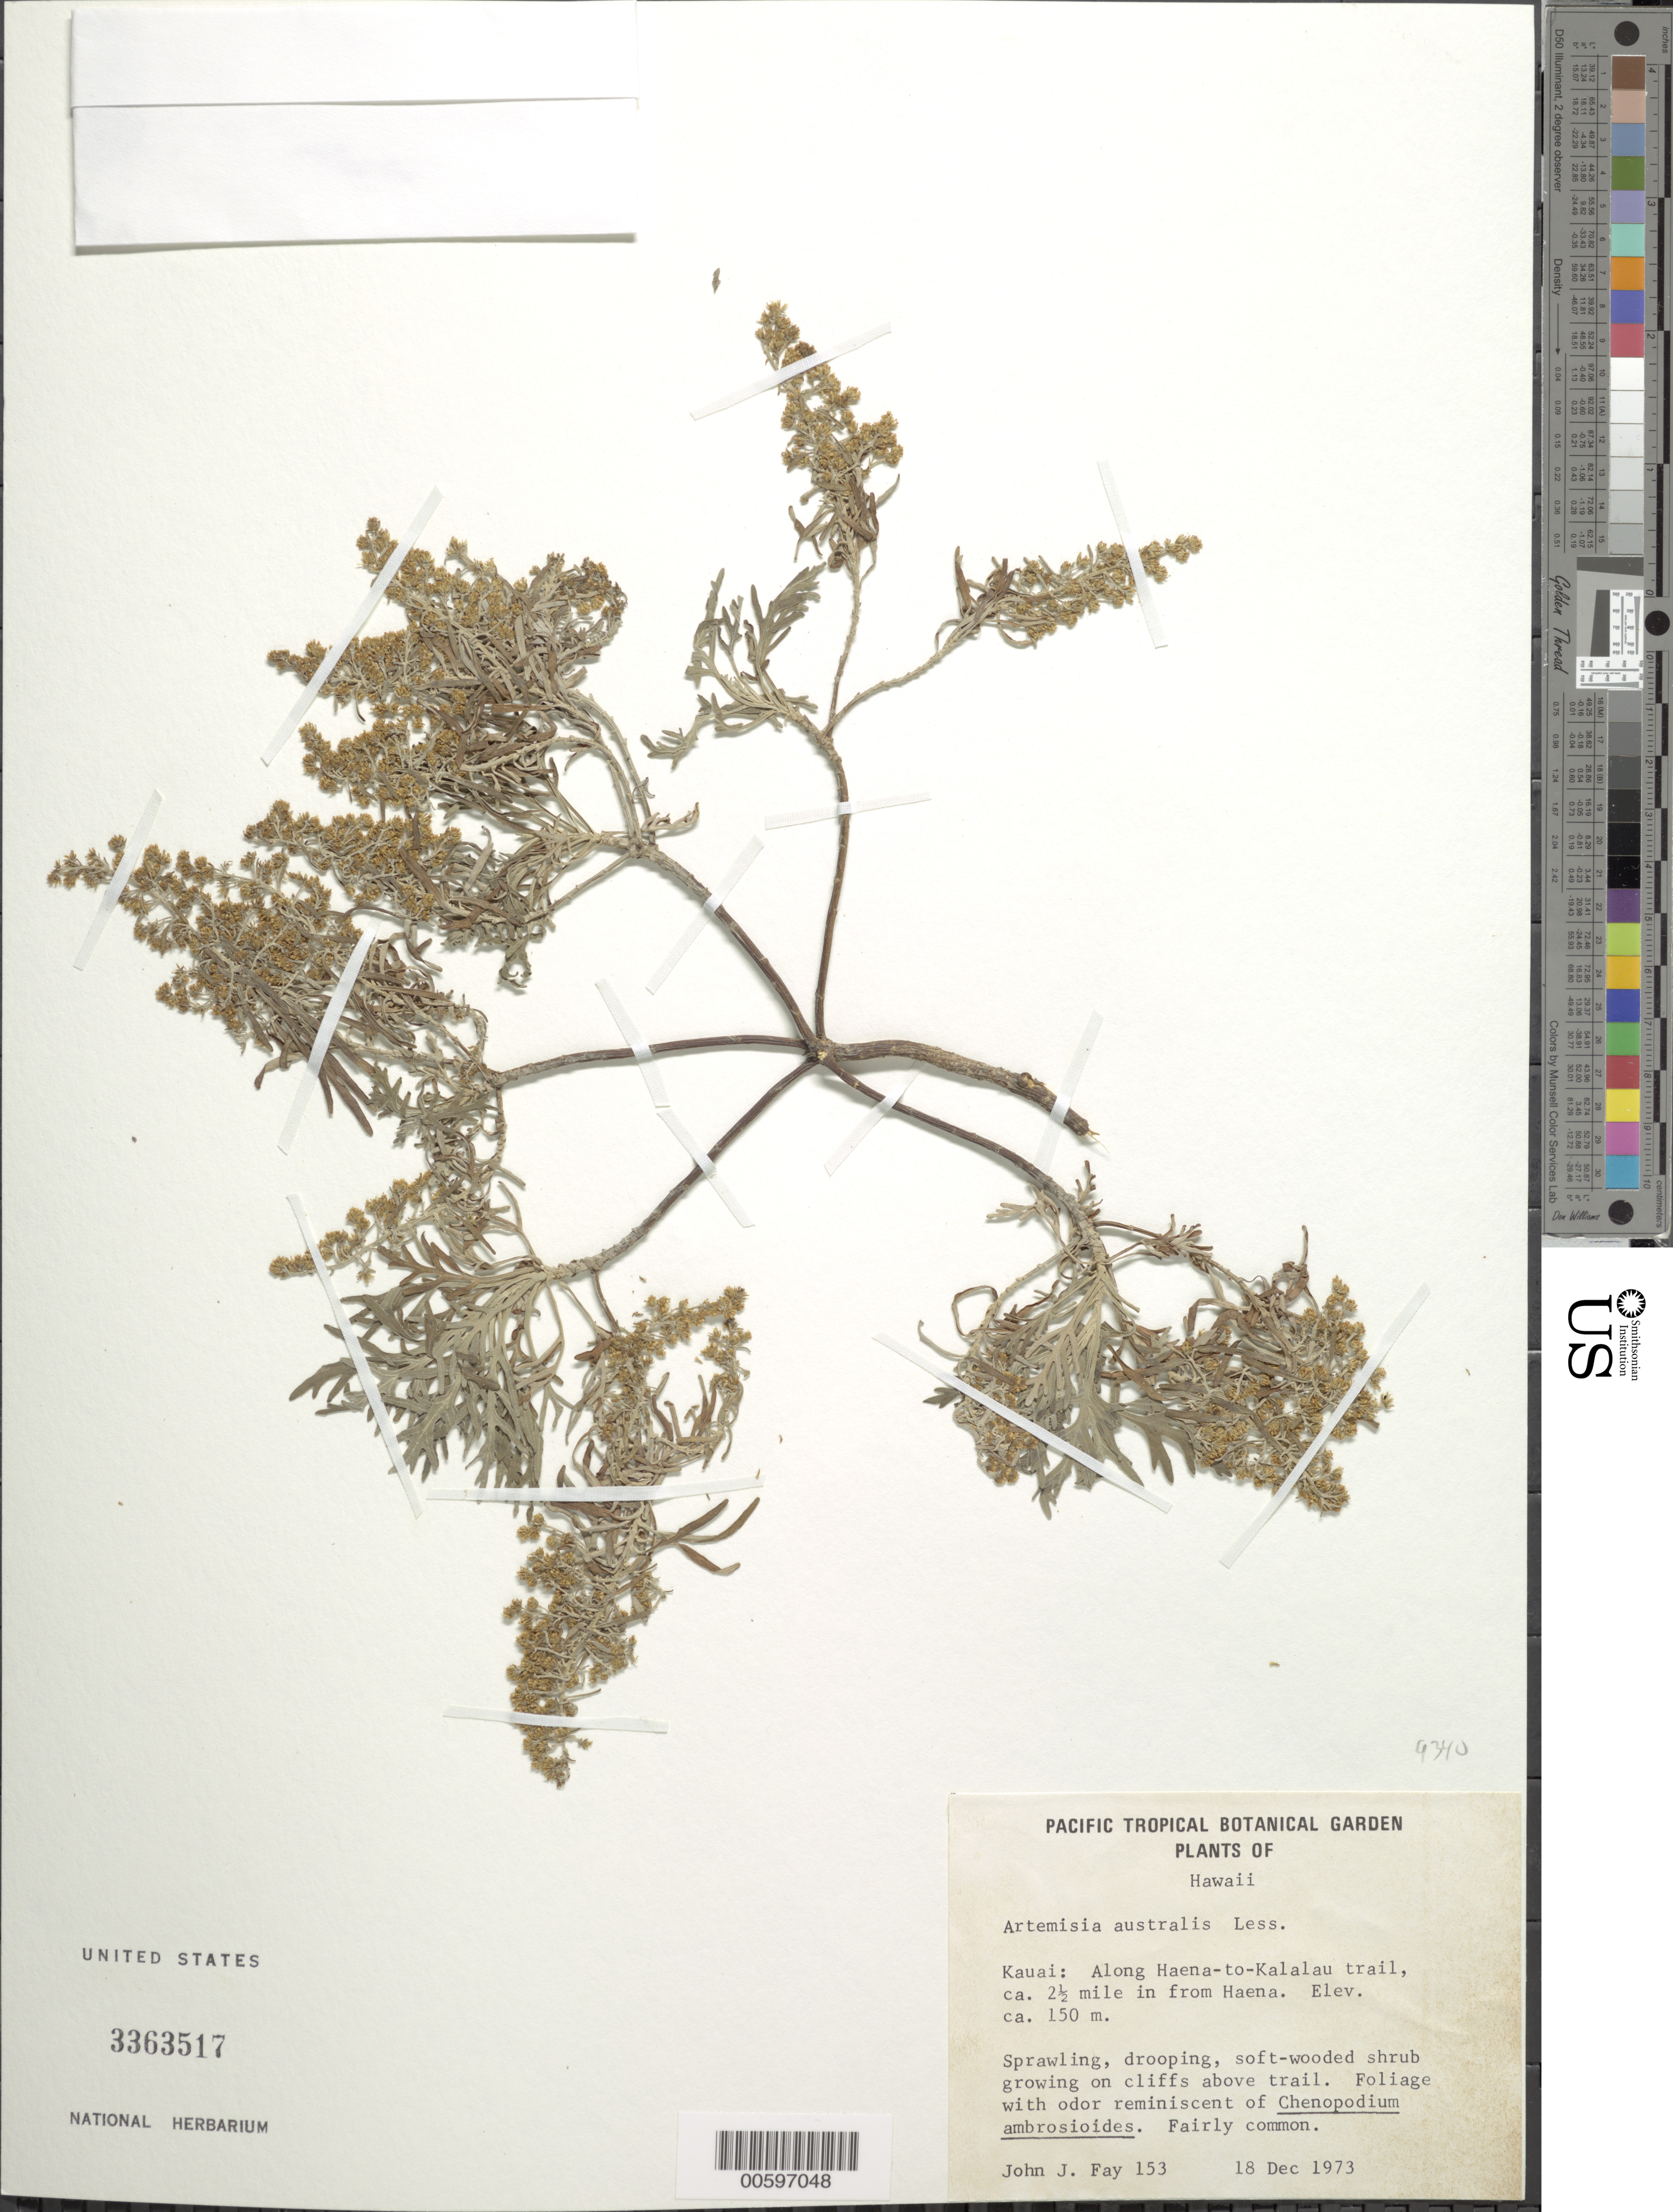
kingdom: Plantae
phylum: Tracheophyta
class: Magnoliopsida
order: Asterales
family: Asteraceae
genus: Artemisia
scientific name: Artemisia australis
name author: Less.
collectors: J. J. Fay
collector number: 153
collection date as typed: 18 Dec 1973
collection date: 1973-12-18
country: United States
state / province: Hawaii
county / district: Kauai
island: Kaua'i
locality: Along Haena-to-Kalalau trail, ca 2.5 mi in from Haena.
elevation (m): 150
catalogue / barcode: US 3363517